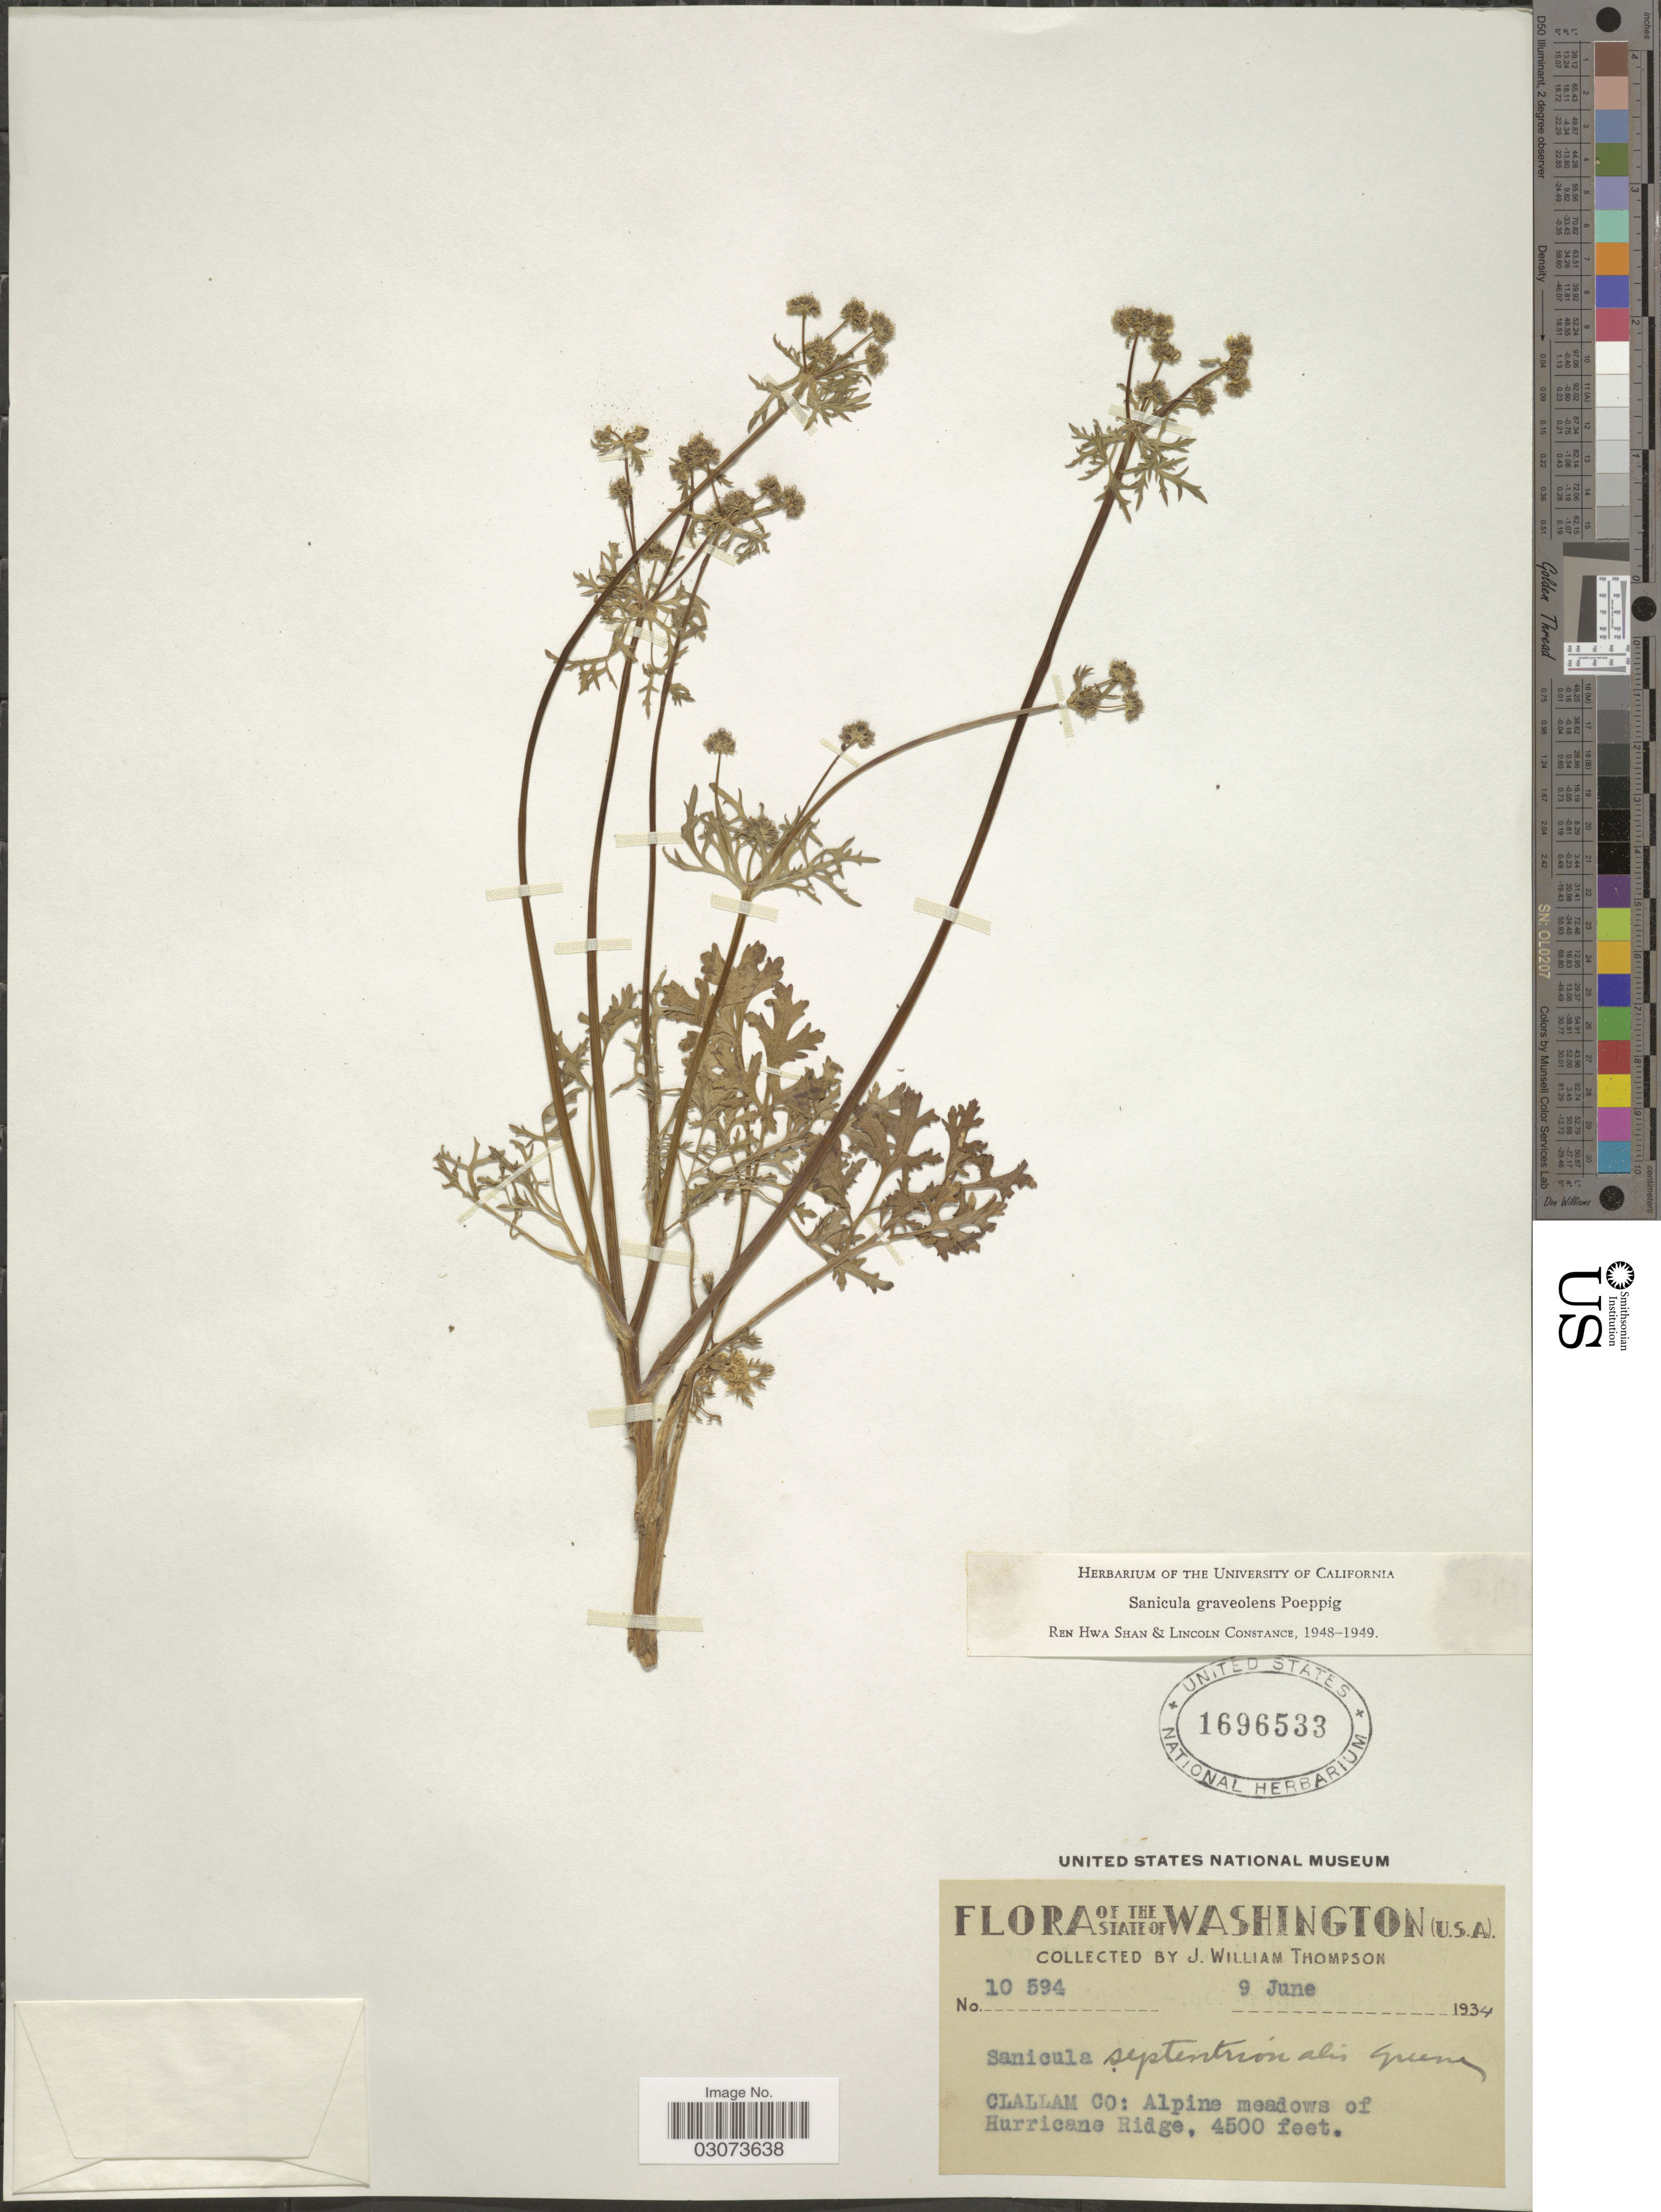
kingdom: Plantae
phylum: Tracheophyta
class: Magnoliopsida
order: Apiales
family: Apiaceae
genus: Sanicula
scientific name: Sanicula graveolens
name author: Poepp. ex DC.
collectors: J. W. Thompson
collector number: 10594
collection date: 1934-06-09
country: United States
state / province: Washington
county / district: Clallam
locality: Clallam Co: Alpine meadows of Hurricane Ridge.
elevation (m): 1372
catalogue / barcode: US 1696533